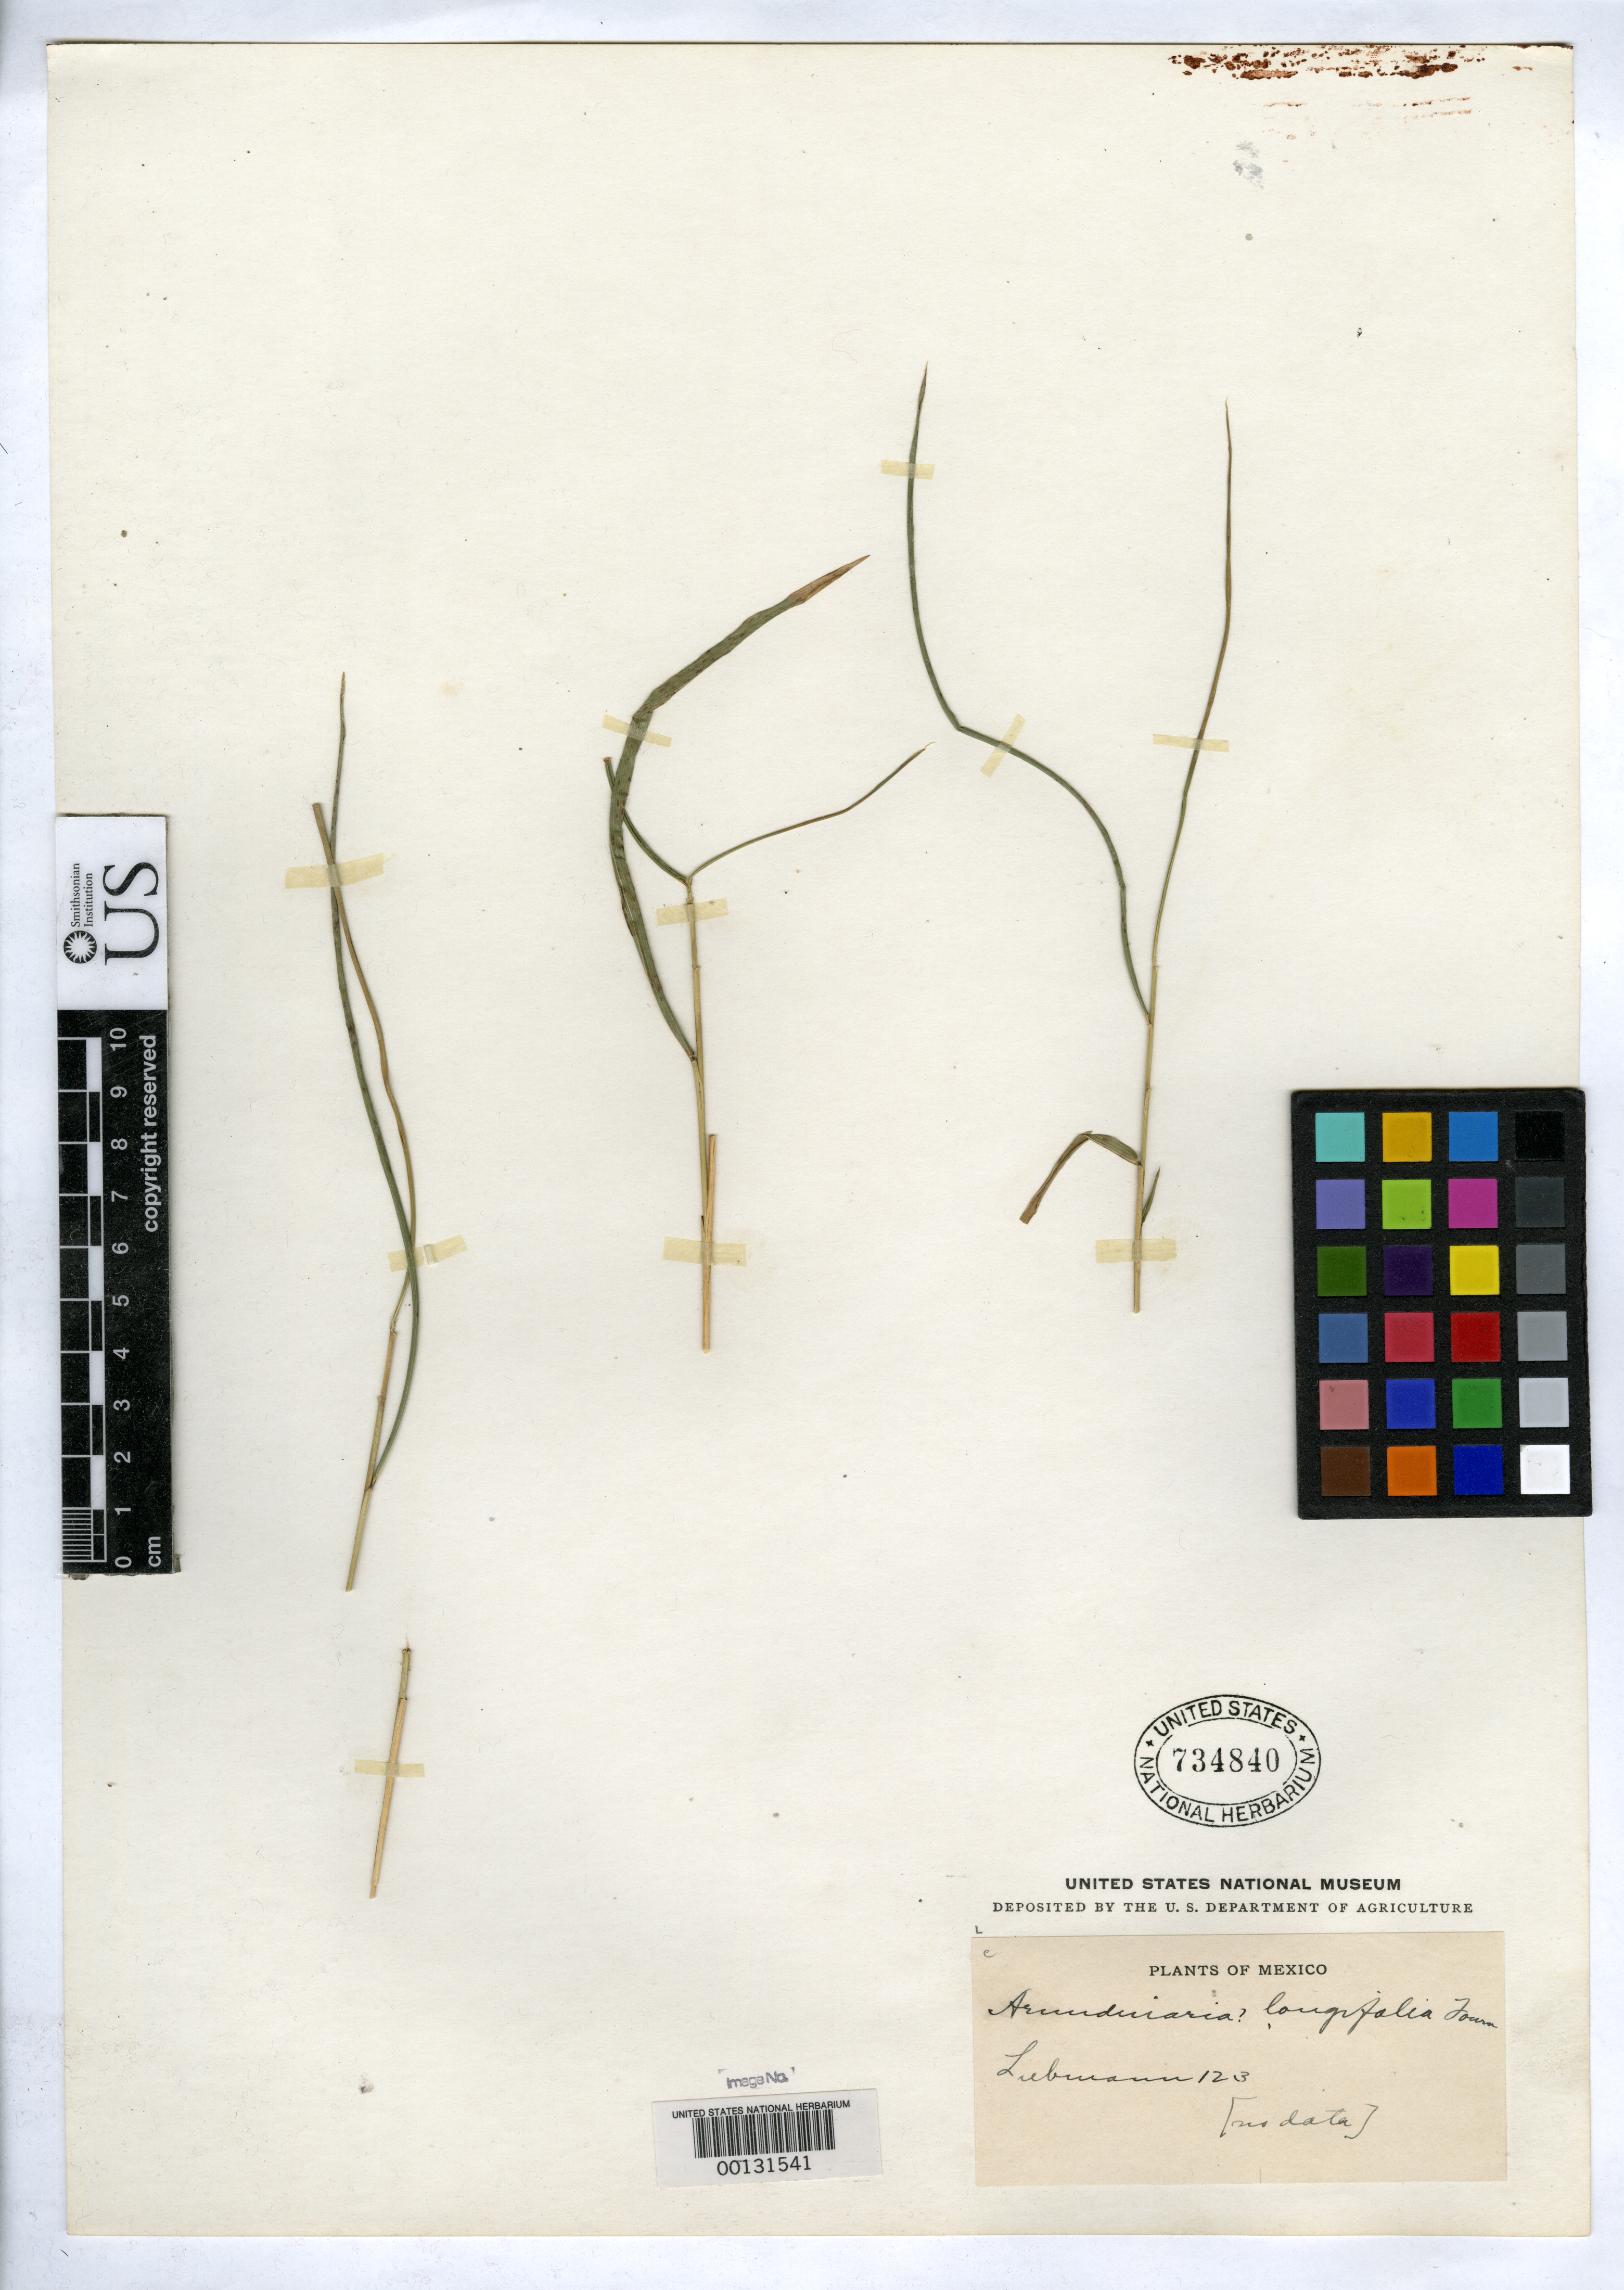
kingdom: Plantae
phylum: Tracheophyta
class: Liliopsida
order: Poales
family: Poaceae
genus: Arundinaria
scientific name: Arundinaria longifolia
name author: E. Fourn.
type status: Isosyntype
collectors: F. M. Liebmann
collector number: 123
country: Mexico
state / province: Veracruz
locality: Jicaltepec.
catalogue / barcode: US 734840